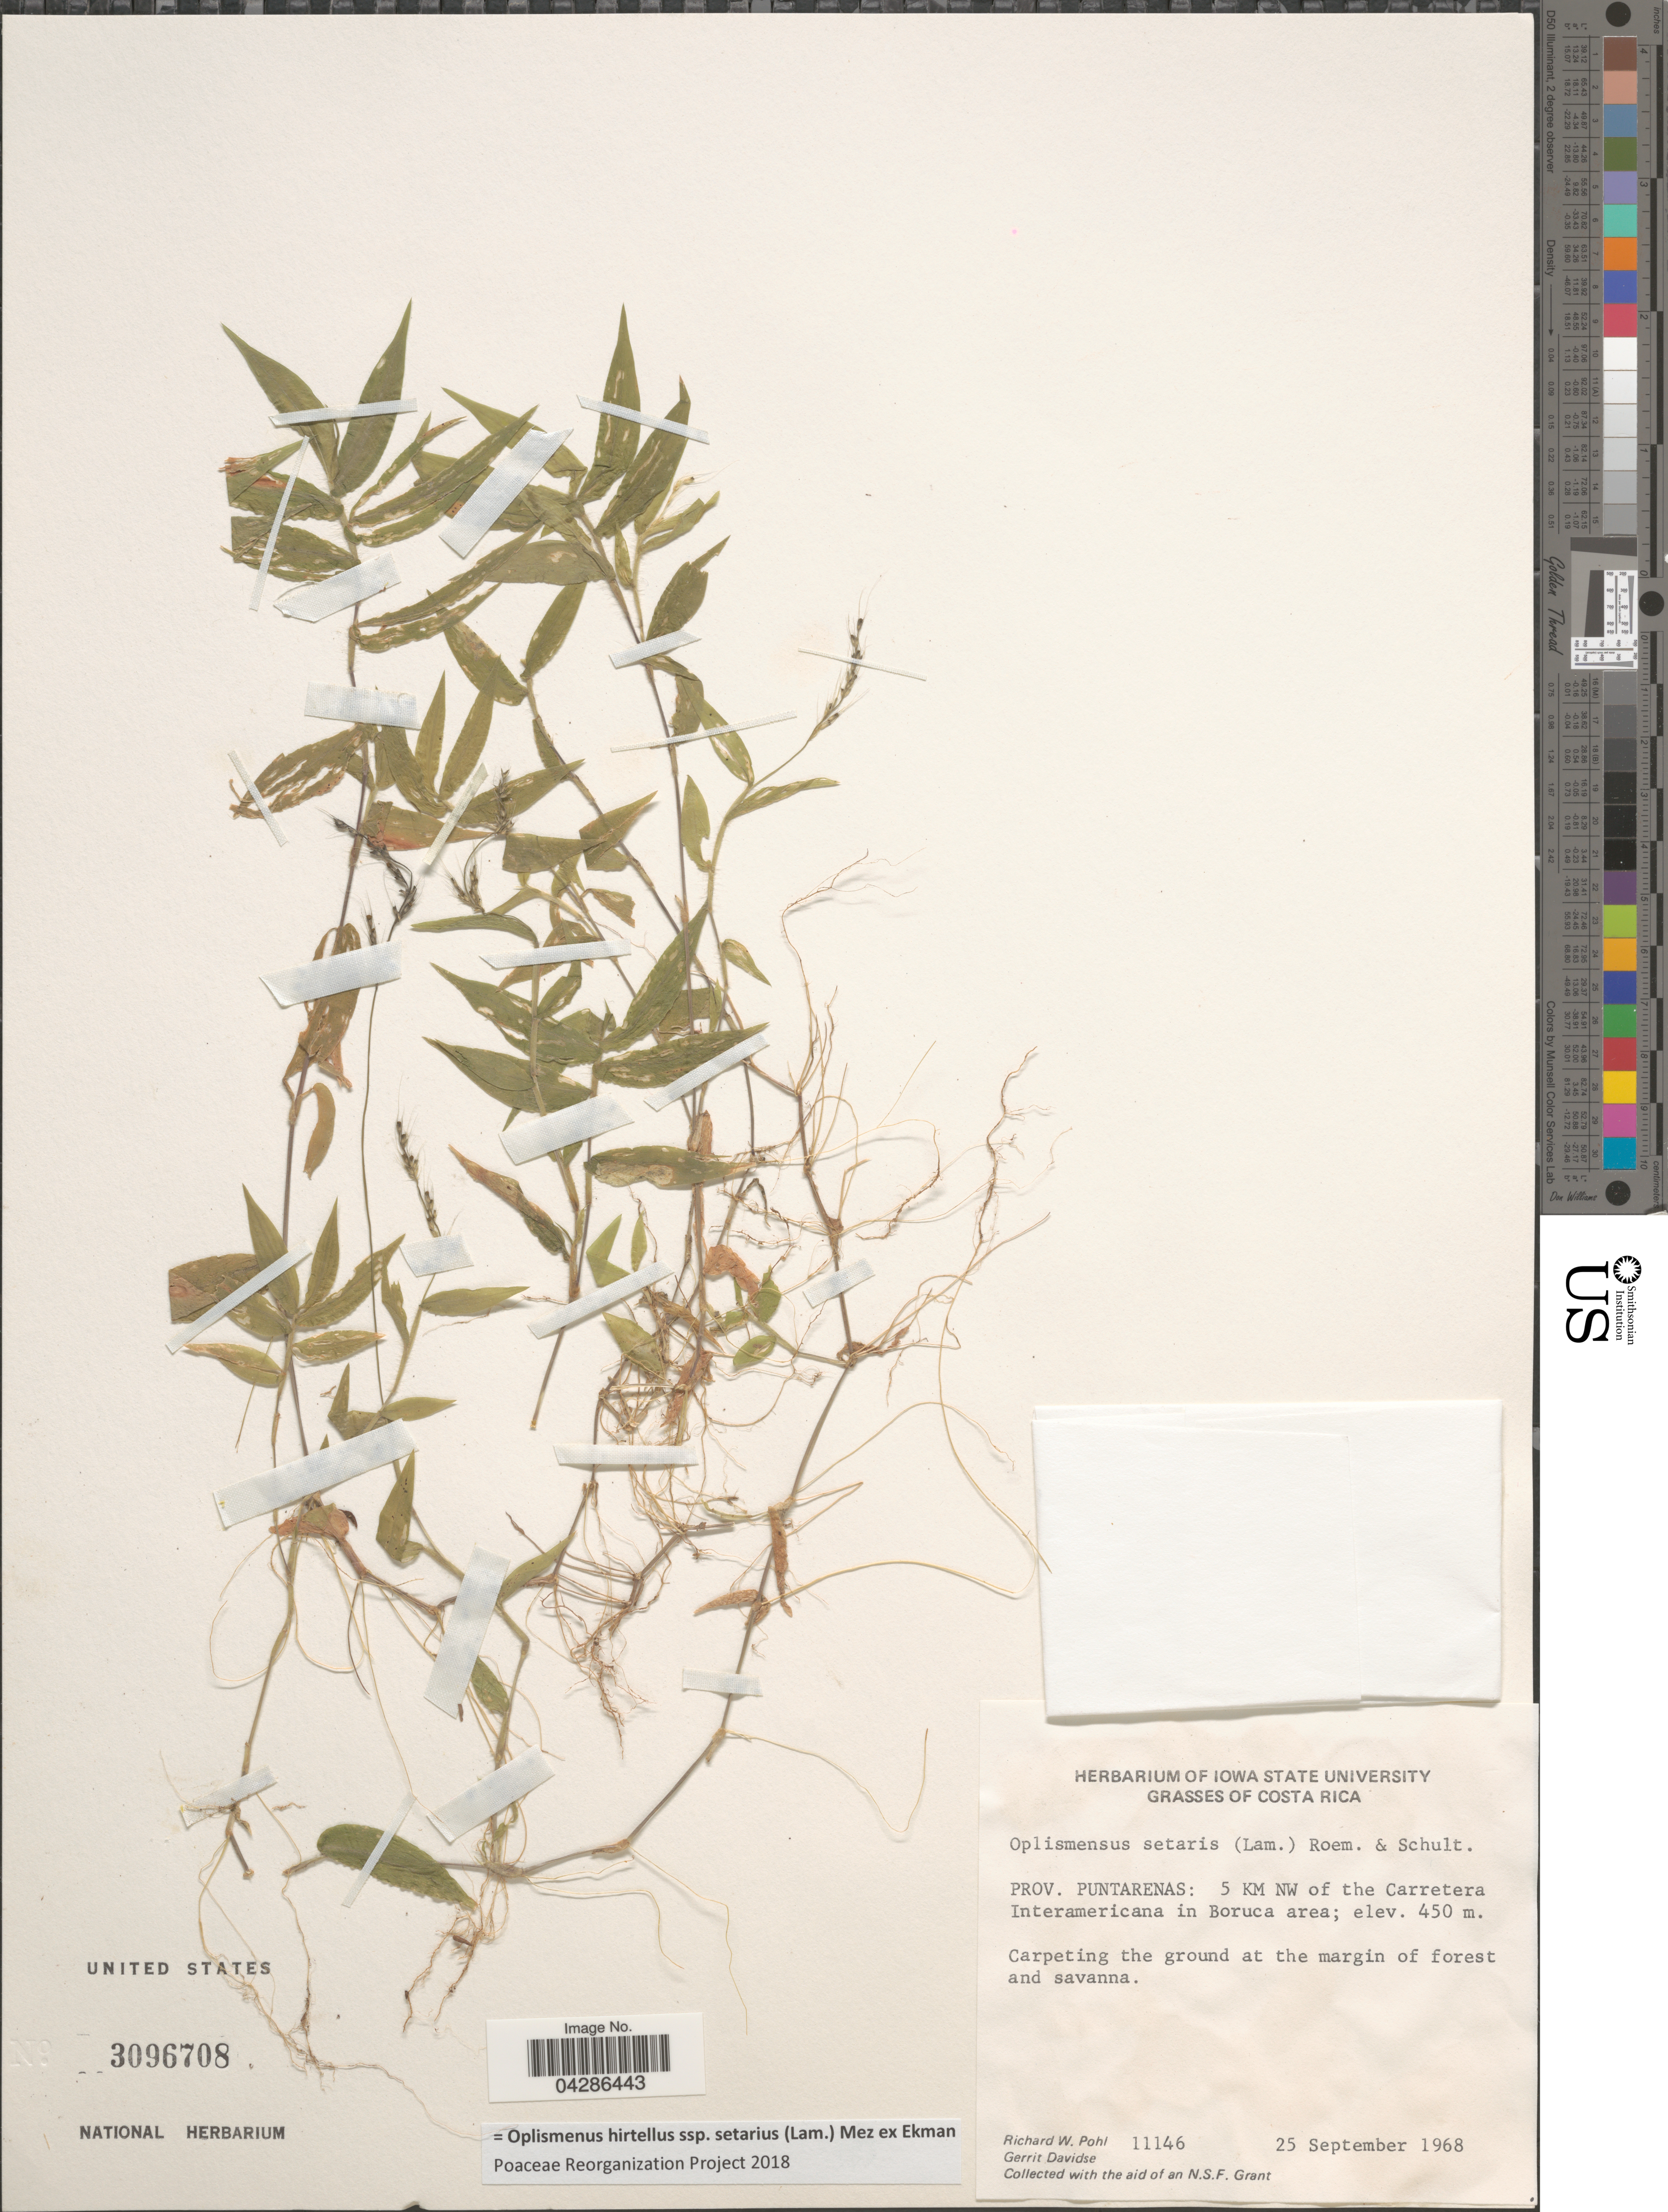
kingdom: Plantae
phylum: Tracheophyta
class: Liliopsida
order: Poales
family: Poaceae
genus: Oplismenus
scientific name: Oplismenus hirtellus subsp. setarius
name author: (Lam.) Mez ex Ekman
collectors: R. W. Pohl & G. Davidse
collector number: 11146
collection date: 1968-09-25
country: Costa Rica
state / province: Puntarenas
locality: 5 Km NW of the Carretera Interamericana in Boruca area.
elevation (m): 450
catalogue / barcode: US 3096708